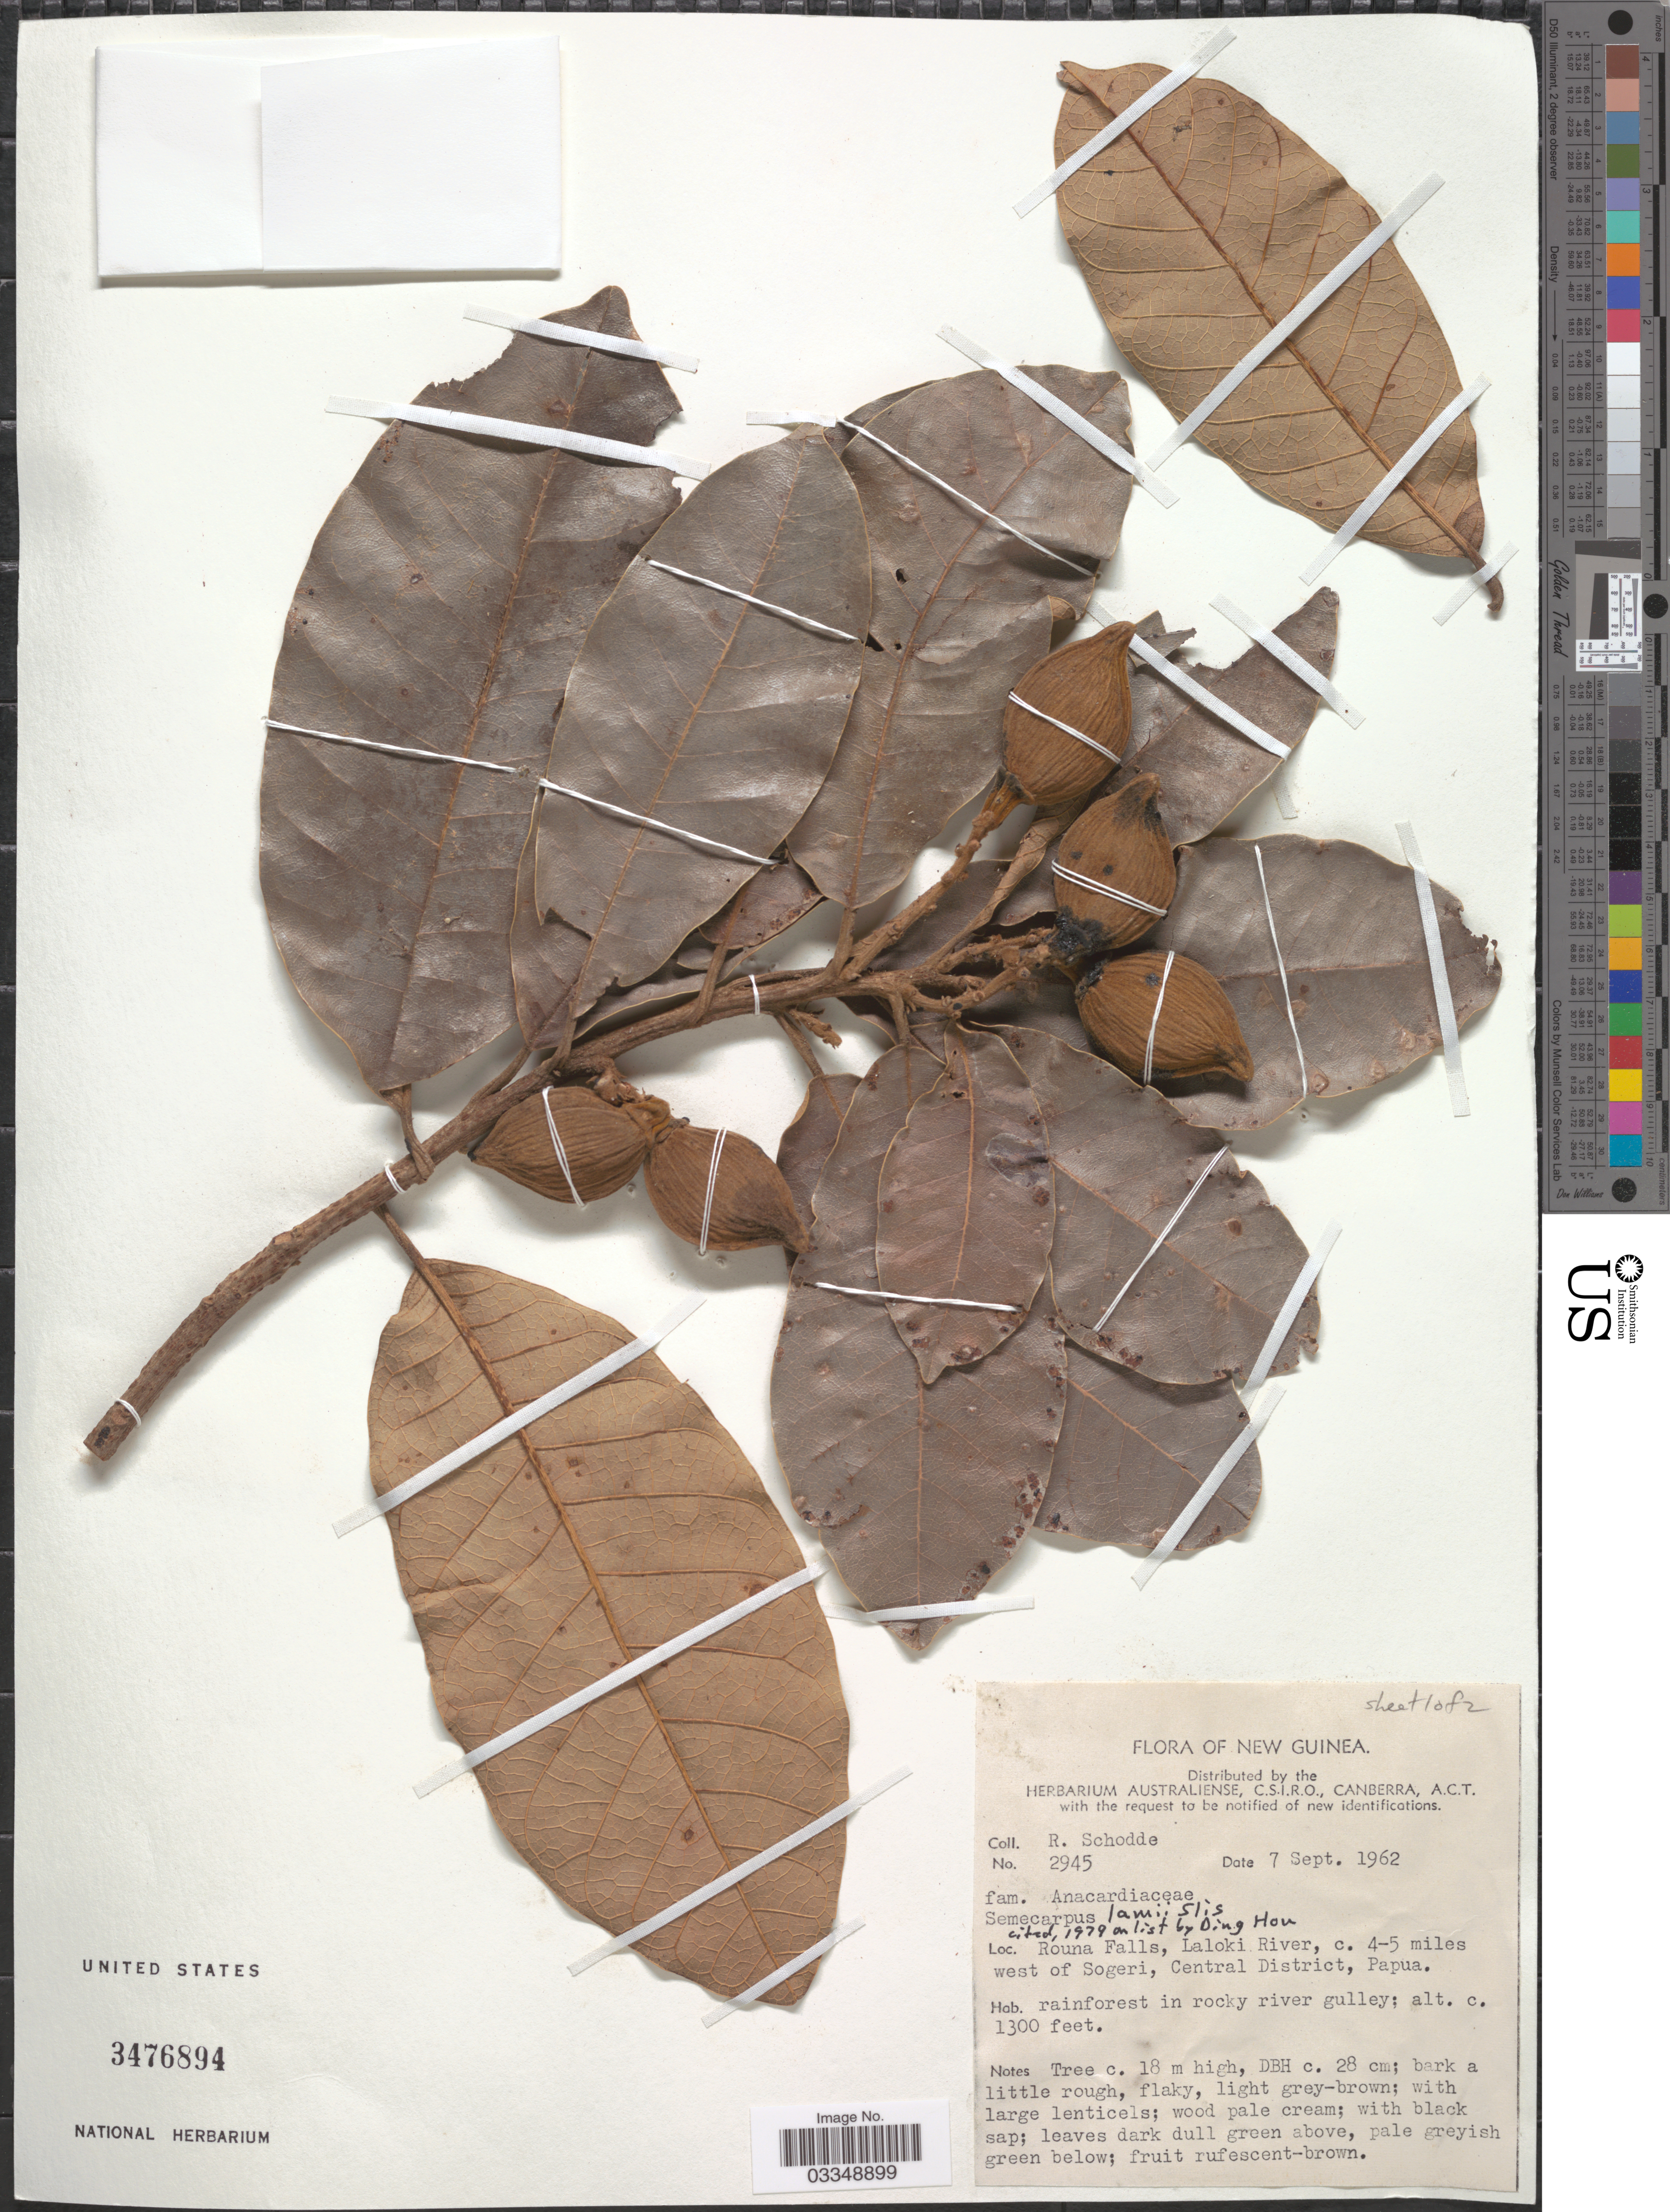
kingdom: Plantae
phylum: Tracheophyta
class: Magnoliopsida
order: Sapindales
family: Anacardiaceae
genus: Semecarpus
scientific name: Semecarpus lamii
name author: Slis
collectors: R. Schodde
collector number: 2945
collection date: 1962-09-07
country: Papua New Guinea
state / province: Central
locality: New Guinea. Rouna Falls, Laloki River, c. 4-5 miles west of Sogeri, Central District, Papua.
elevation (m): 396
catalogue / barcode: US 3476894